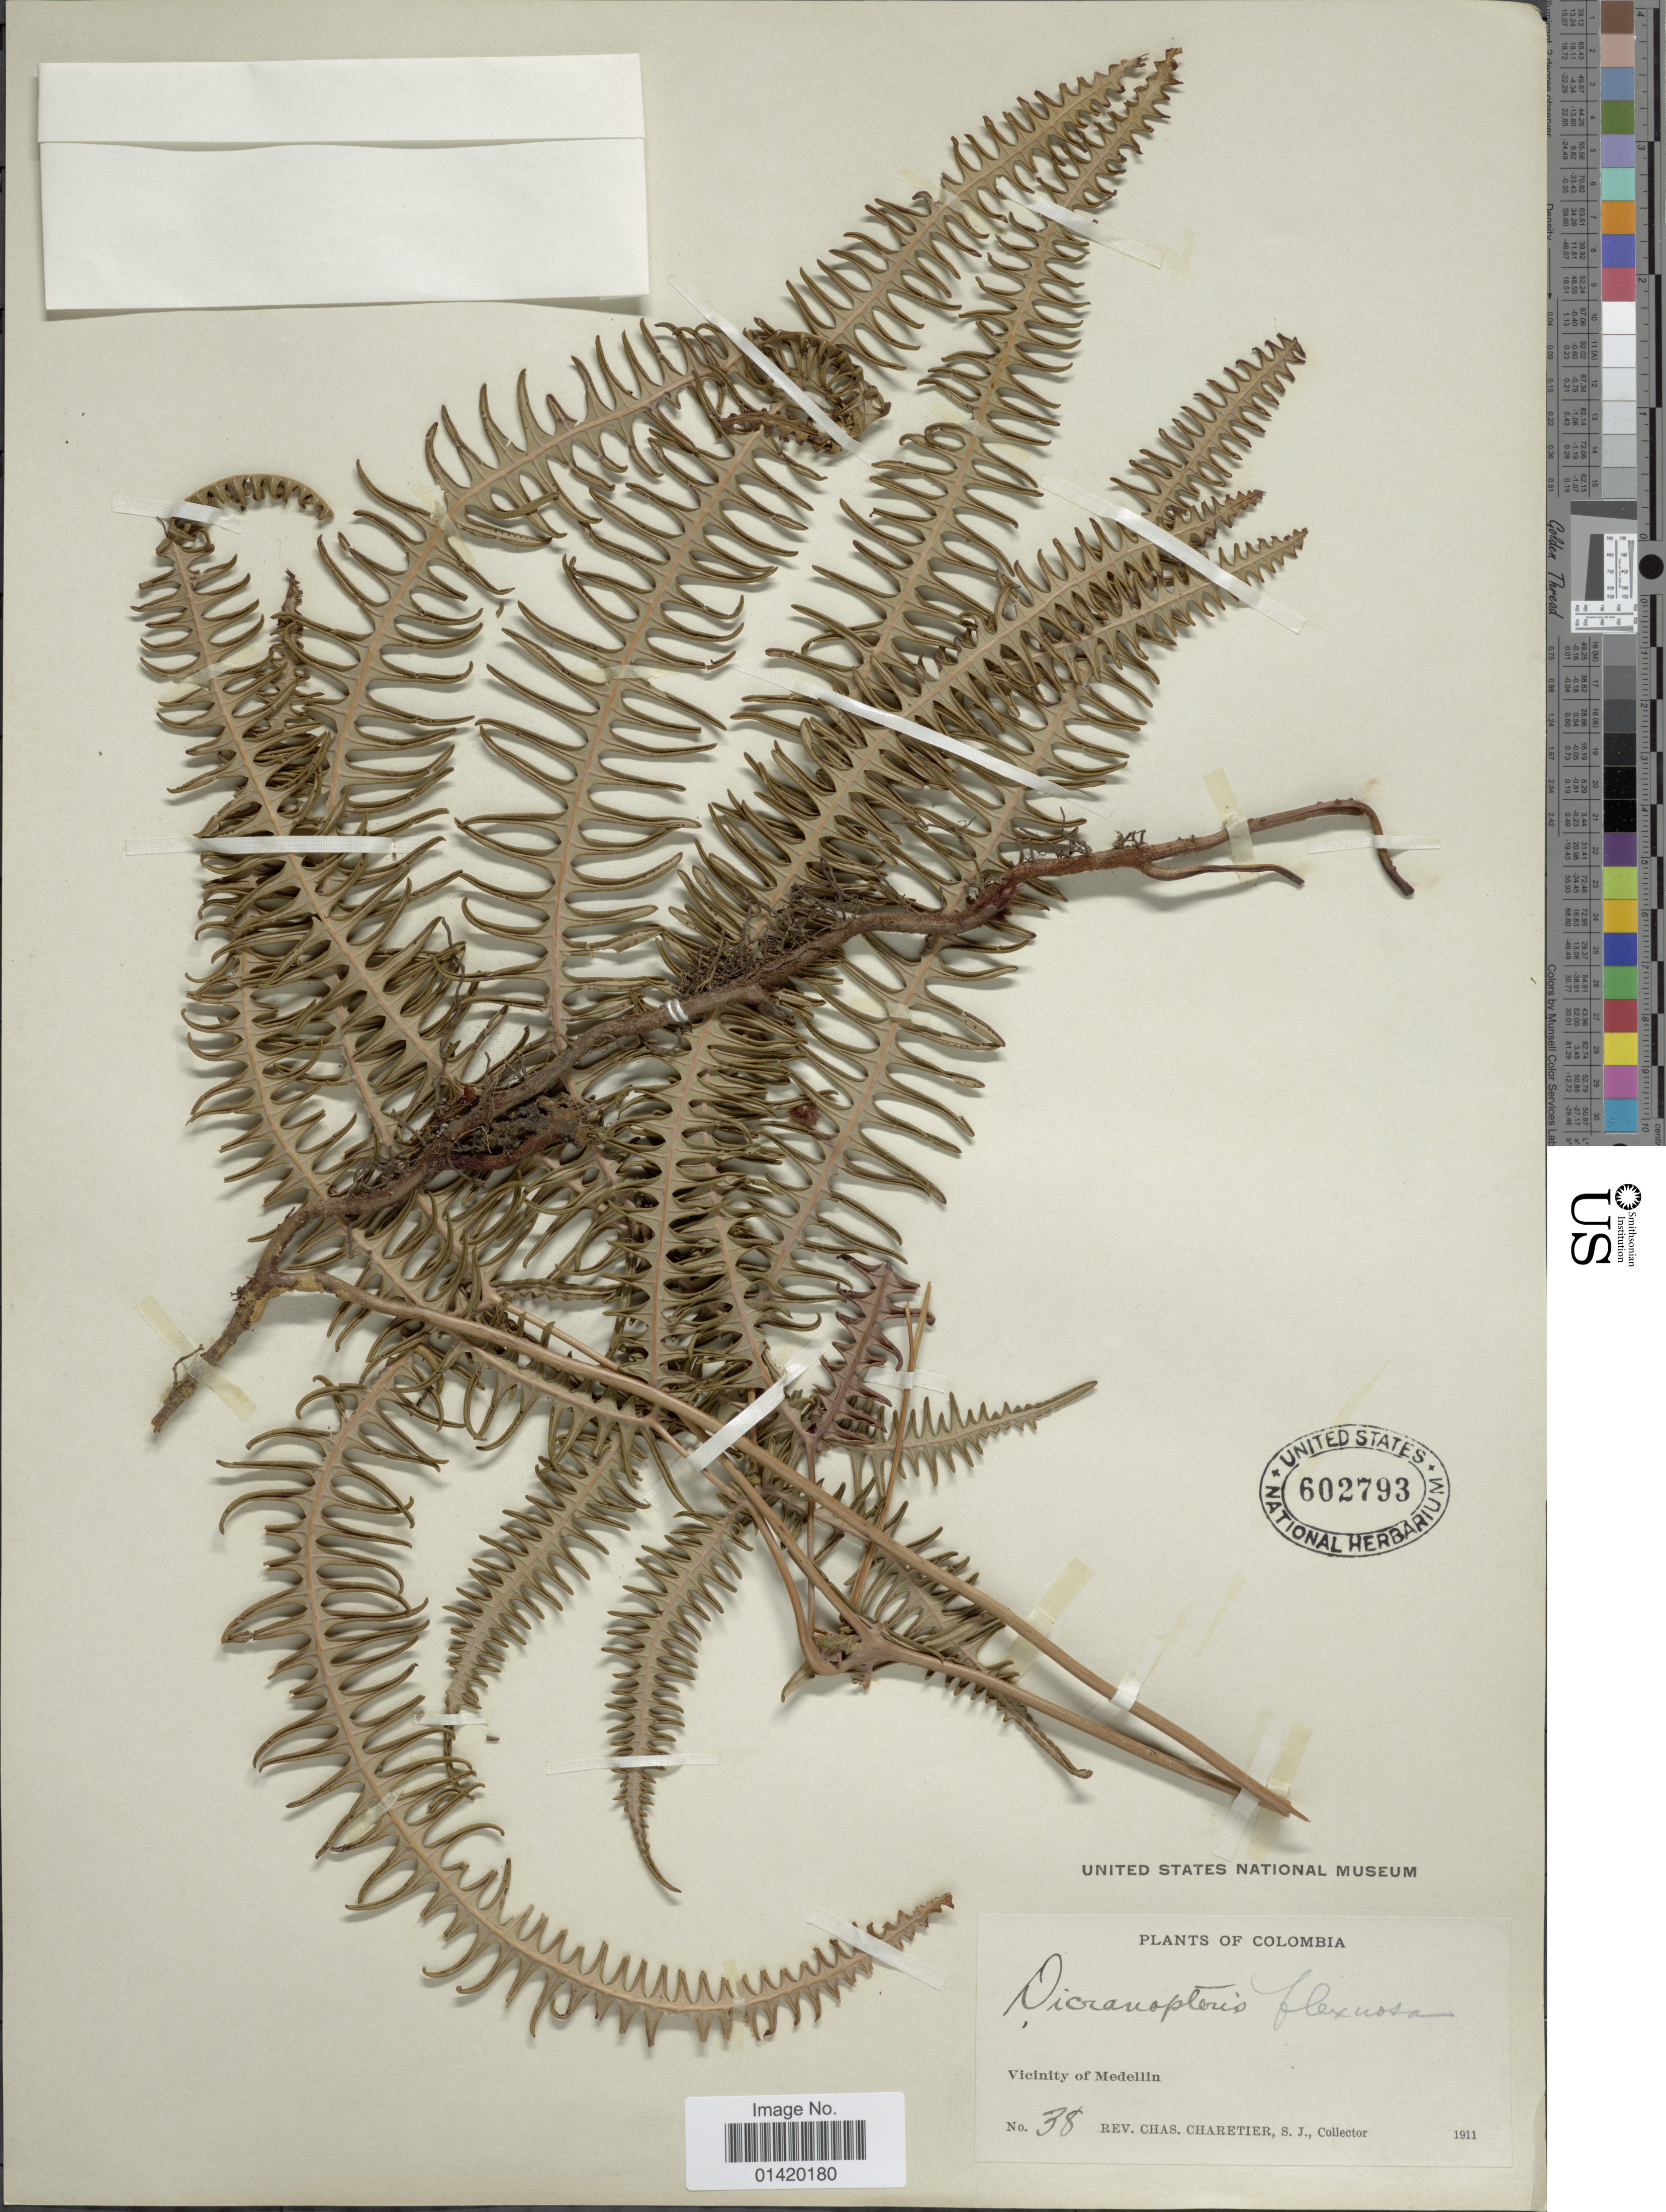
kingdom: Plantae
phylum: Tracheophyta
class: Polypodiopsida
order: Gleicheniales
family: Gleicheniaceae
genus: Dicranopteris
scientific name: Dicranopteris flexuosa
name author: (Schrad.) Underw.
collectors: C. Charetier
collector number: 38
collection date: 1911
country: Colombia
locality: Vicinity of Medellin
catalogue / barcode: US 602793